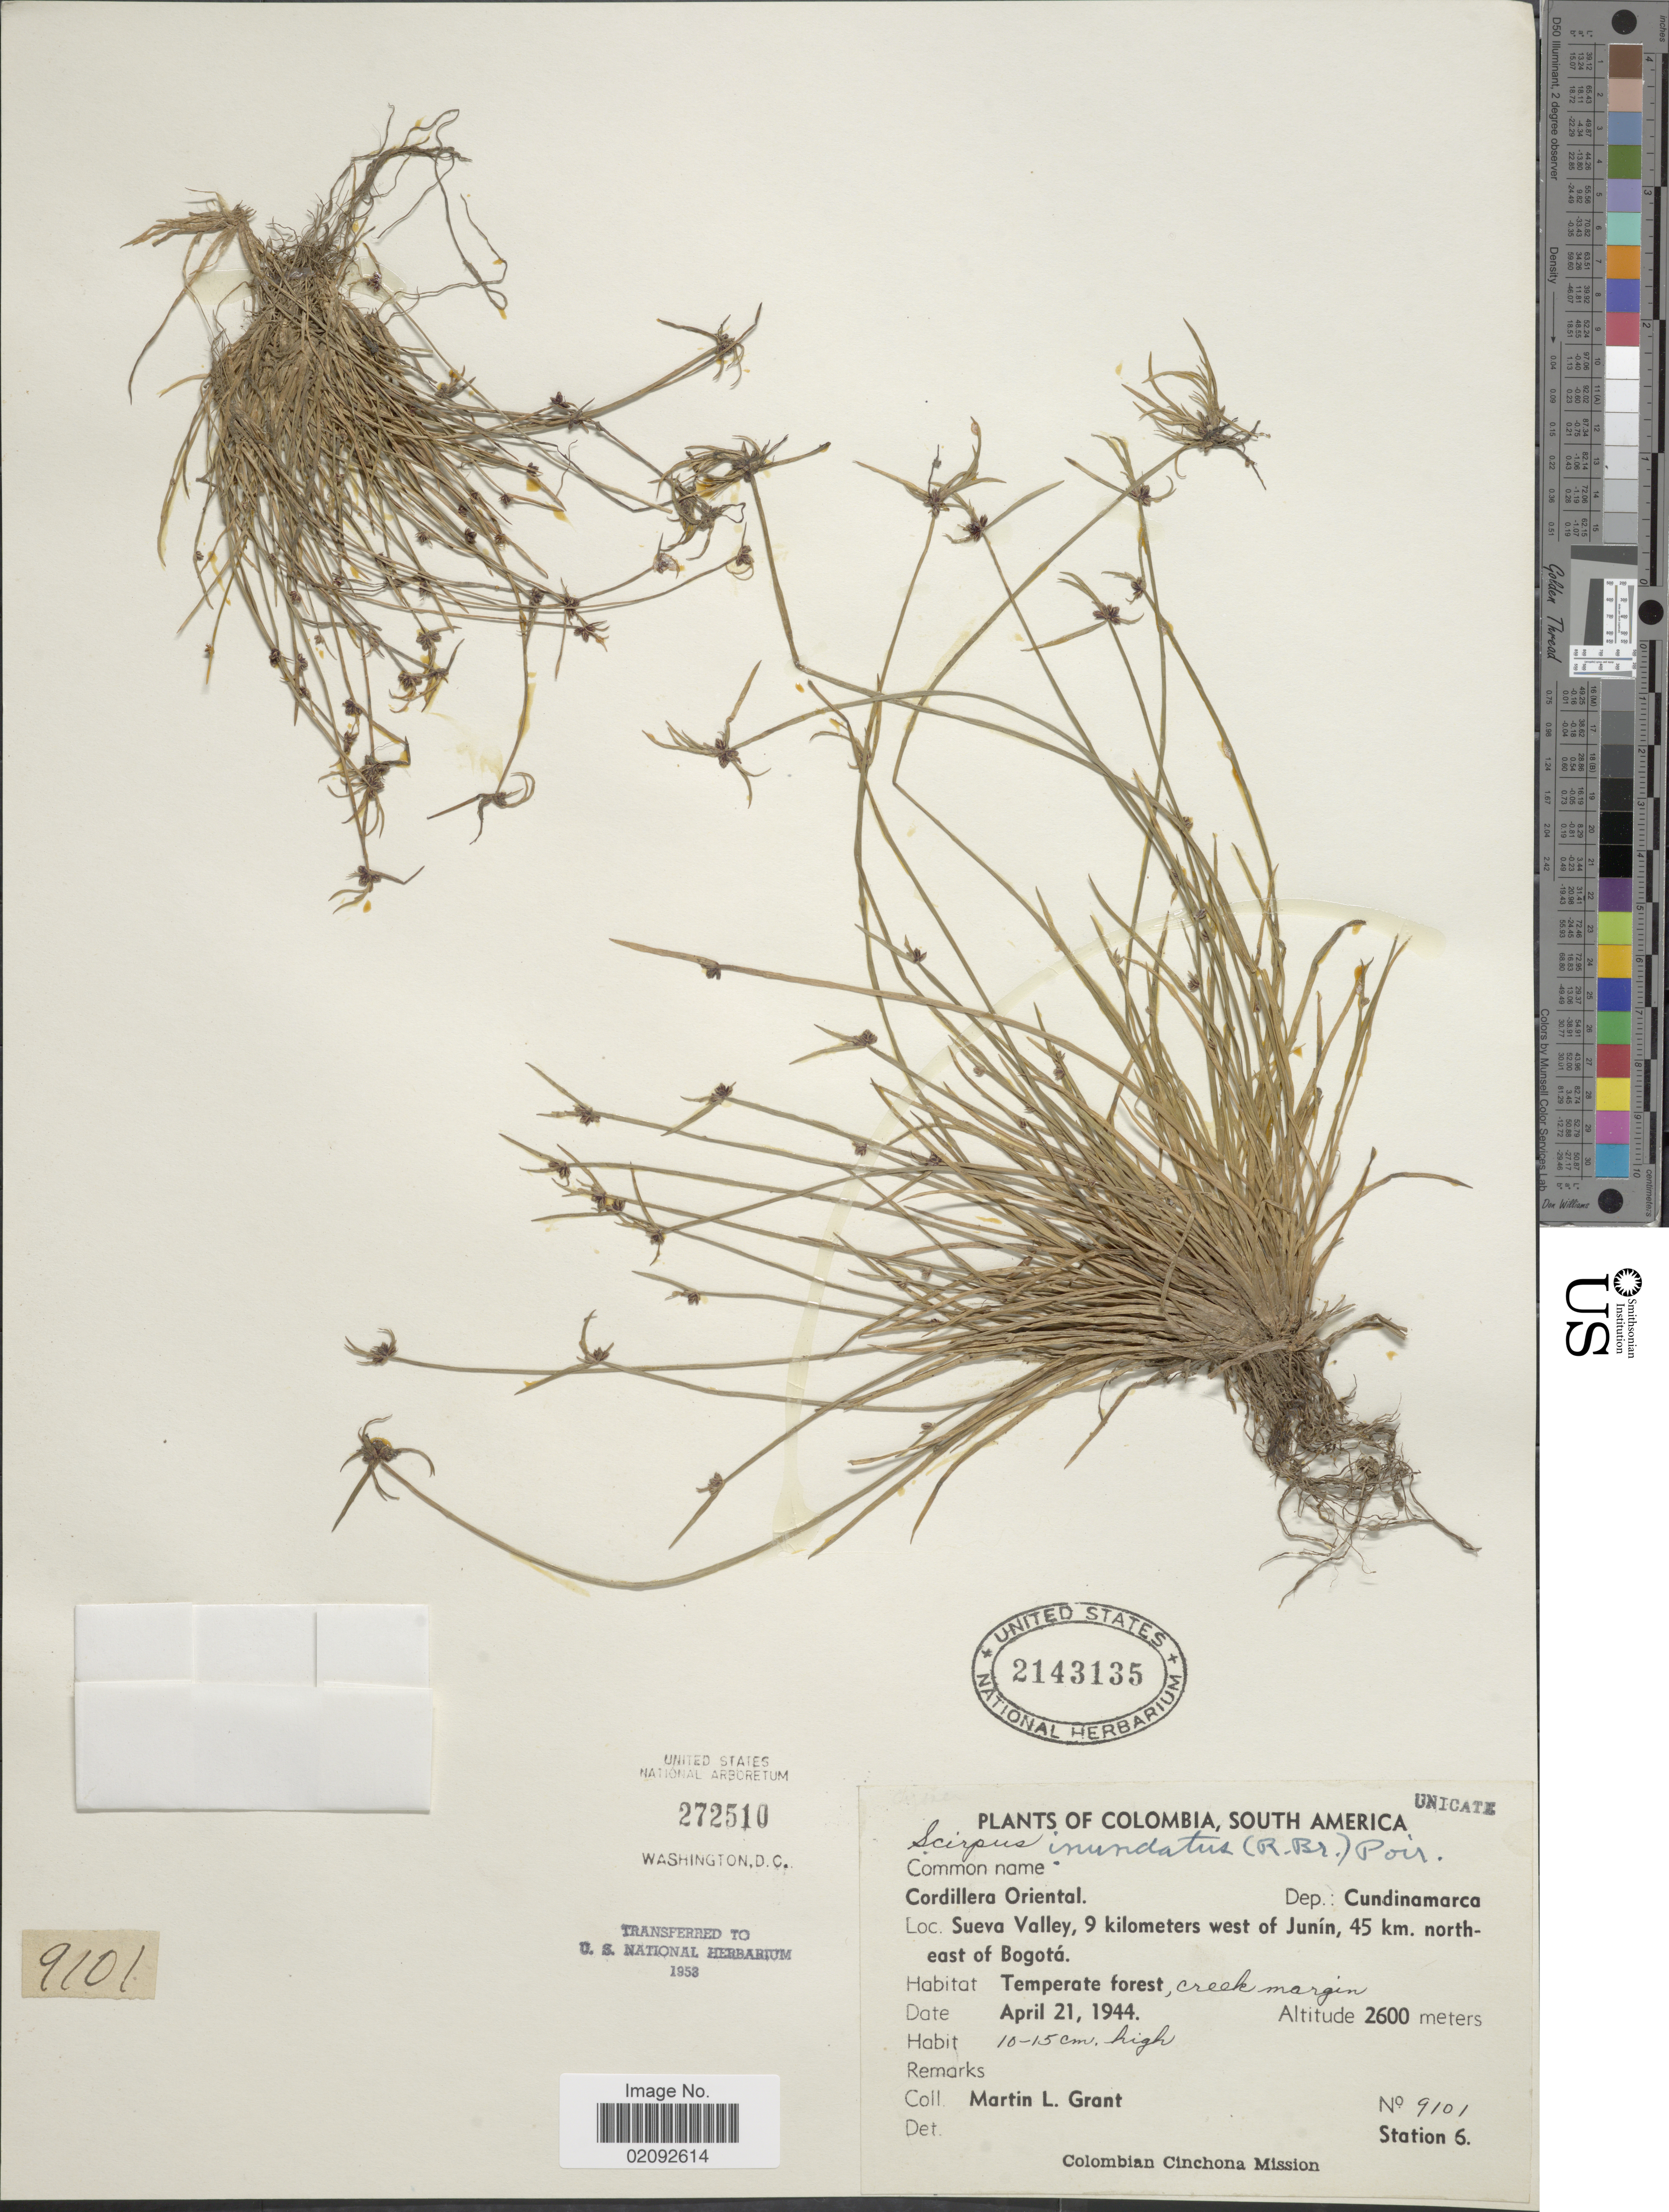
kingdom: Plantae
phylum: Tracheophyta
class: Liliopsida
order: Poales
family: Cyperaceae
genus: Isolepis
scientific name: Isolepis nigricans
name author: Kunth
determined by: Strong, Mark T., (BOT), Smithsonian Institution - National Museum of Natural History (UNITED STATES)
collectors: M. L. Grant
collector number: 9101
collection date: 1944-04-21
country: Colombia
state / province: Cundinamarca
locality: Cordillera Oriental, Sueva Valley, 9 kilometers west of Junin, 45 km. north-east of Bogota, temporate forest, creek margin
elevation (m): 2600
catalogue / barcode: US 2143135